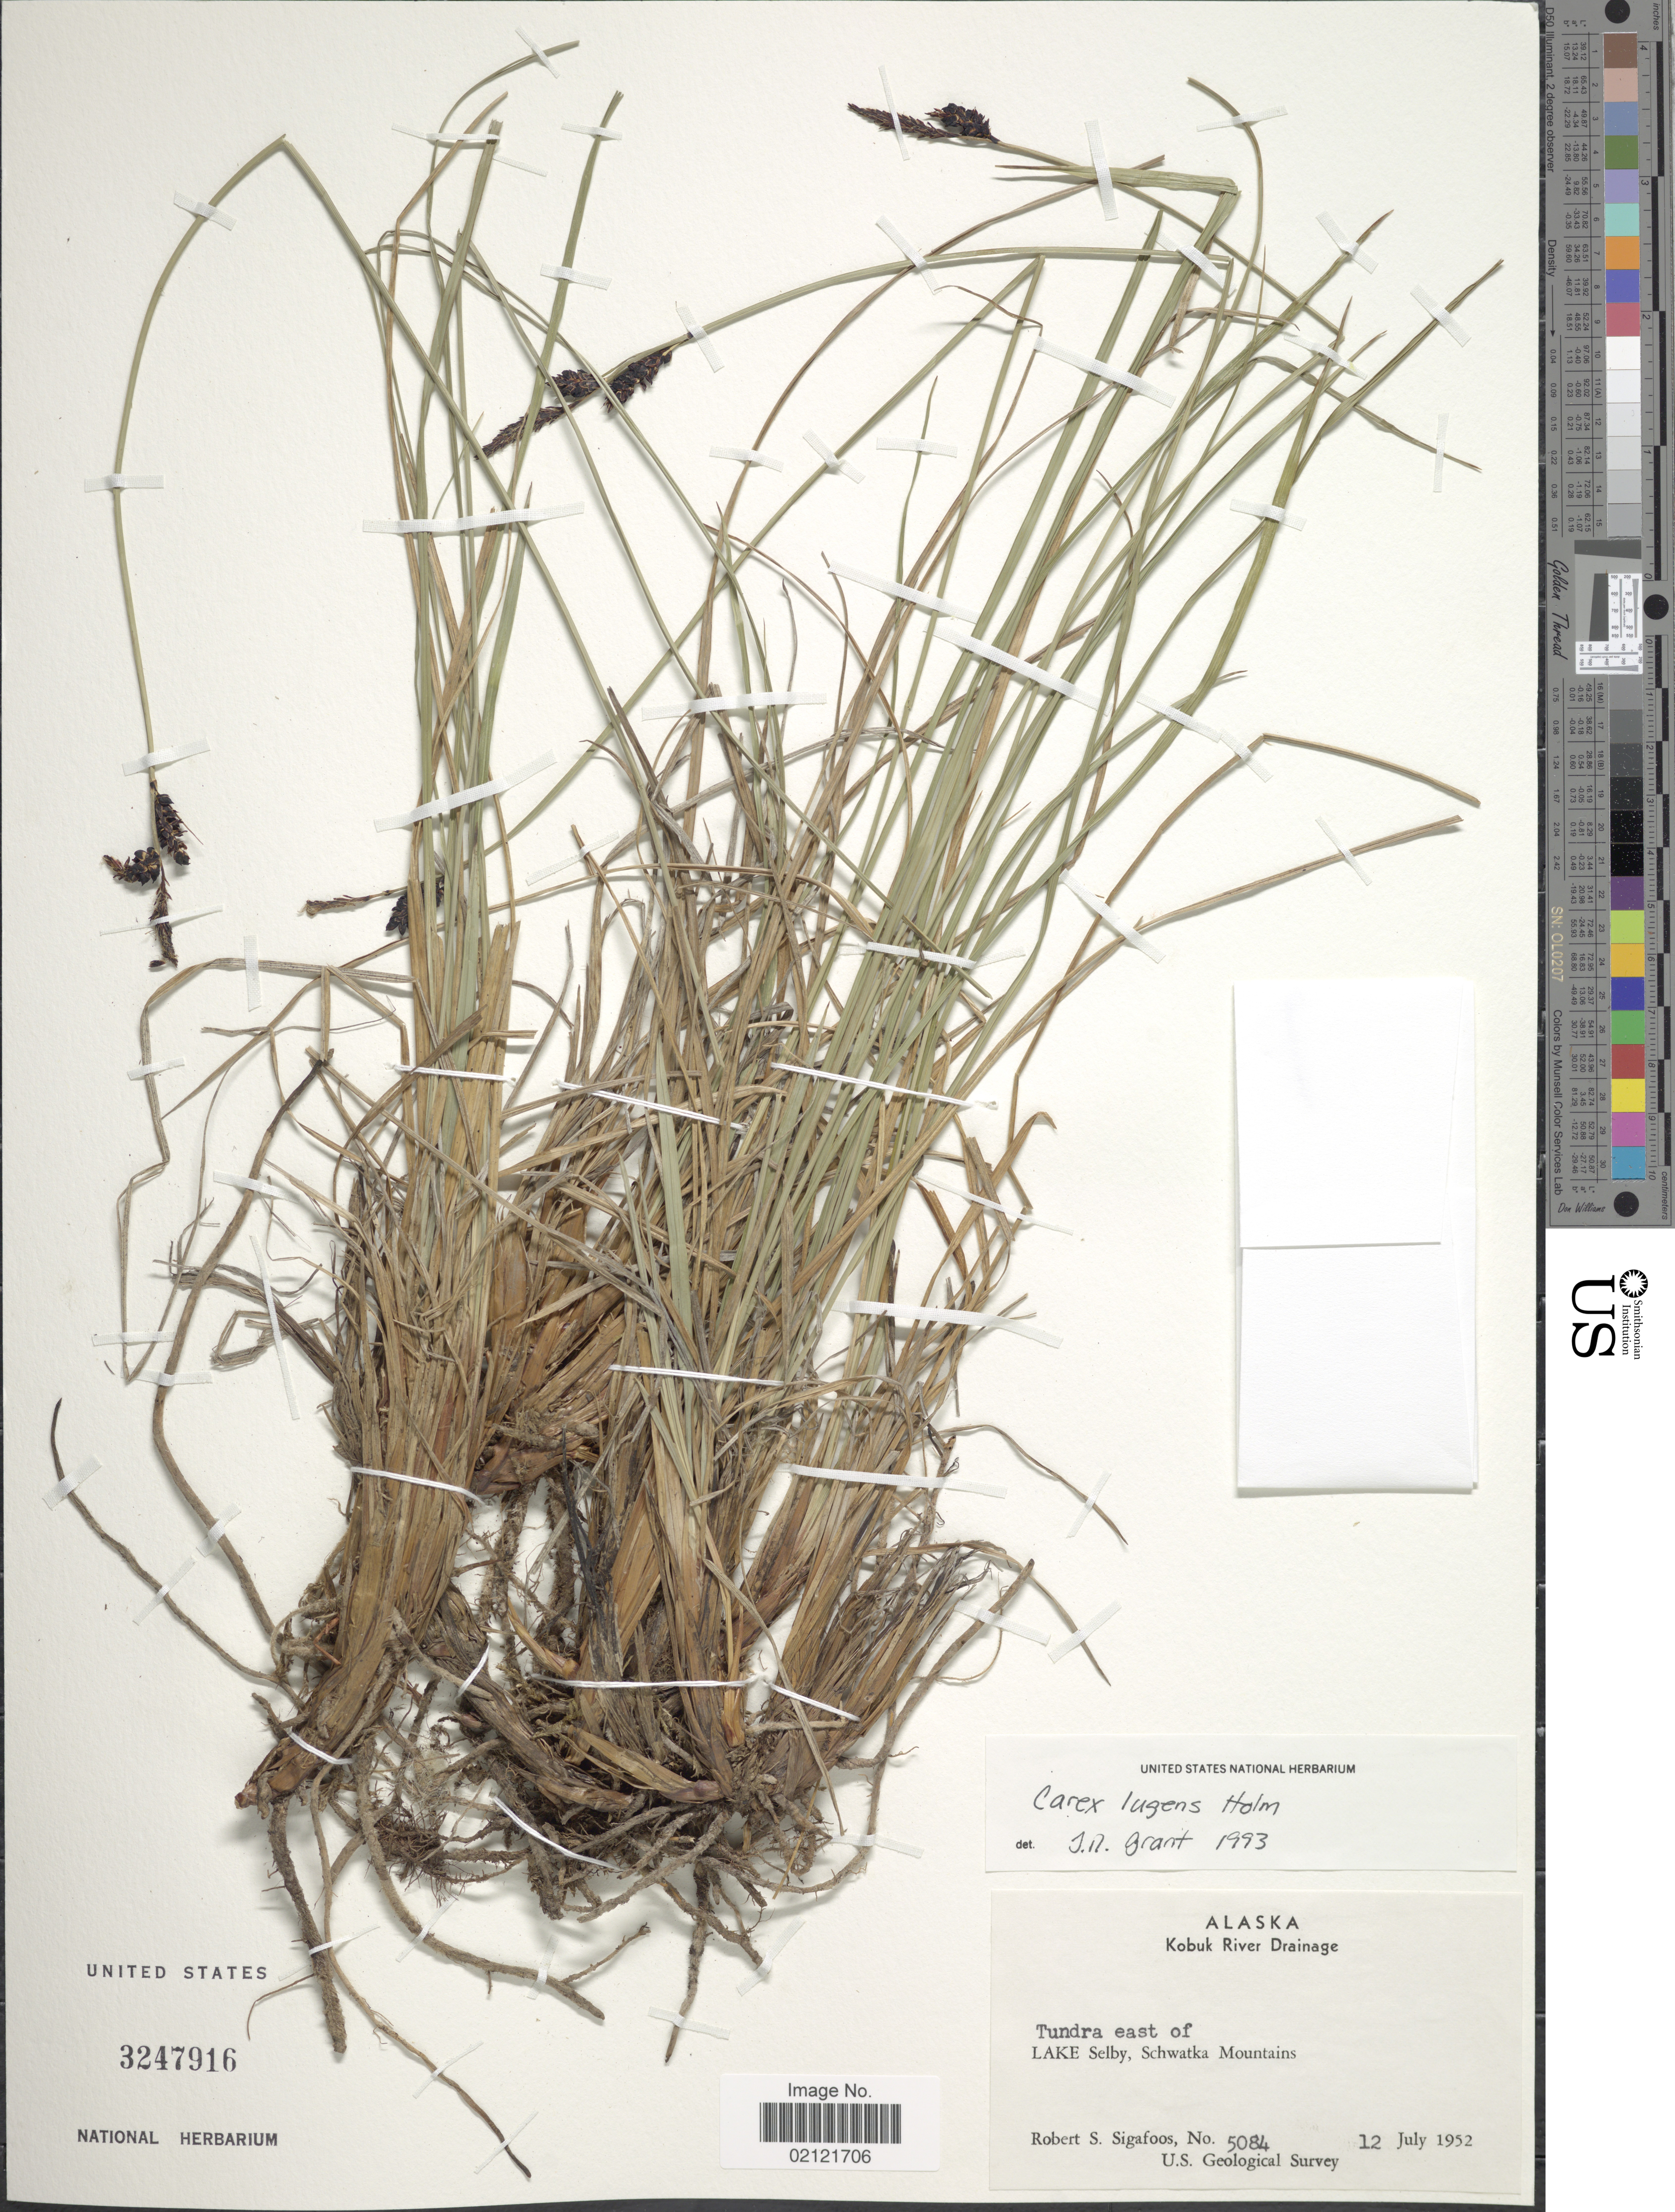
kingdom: Plantae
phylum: Tracheophyta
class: Liliopsida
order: Poales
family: Cyperaceae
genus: Carex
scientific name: Carex bigelowii subsp. lugens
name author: (Holm) T.V. Egorova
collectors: R. Sigafoos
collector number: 5084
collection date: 1952-07-12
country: United States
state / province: Alaska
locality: Kobuk River Drainage, Tundra east of Lake Selby, Schwatka Mountains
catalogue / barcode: US 3247916